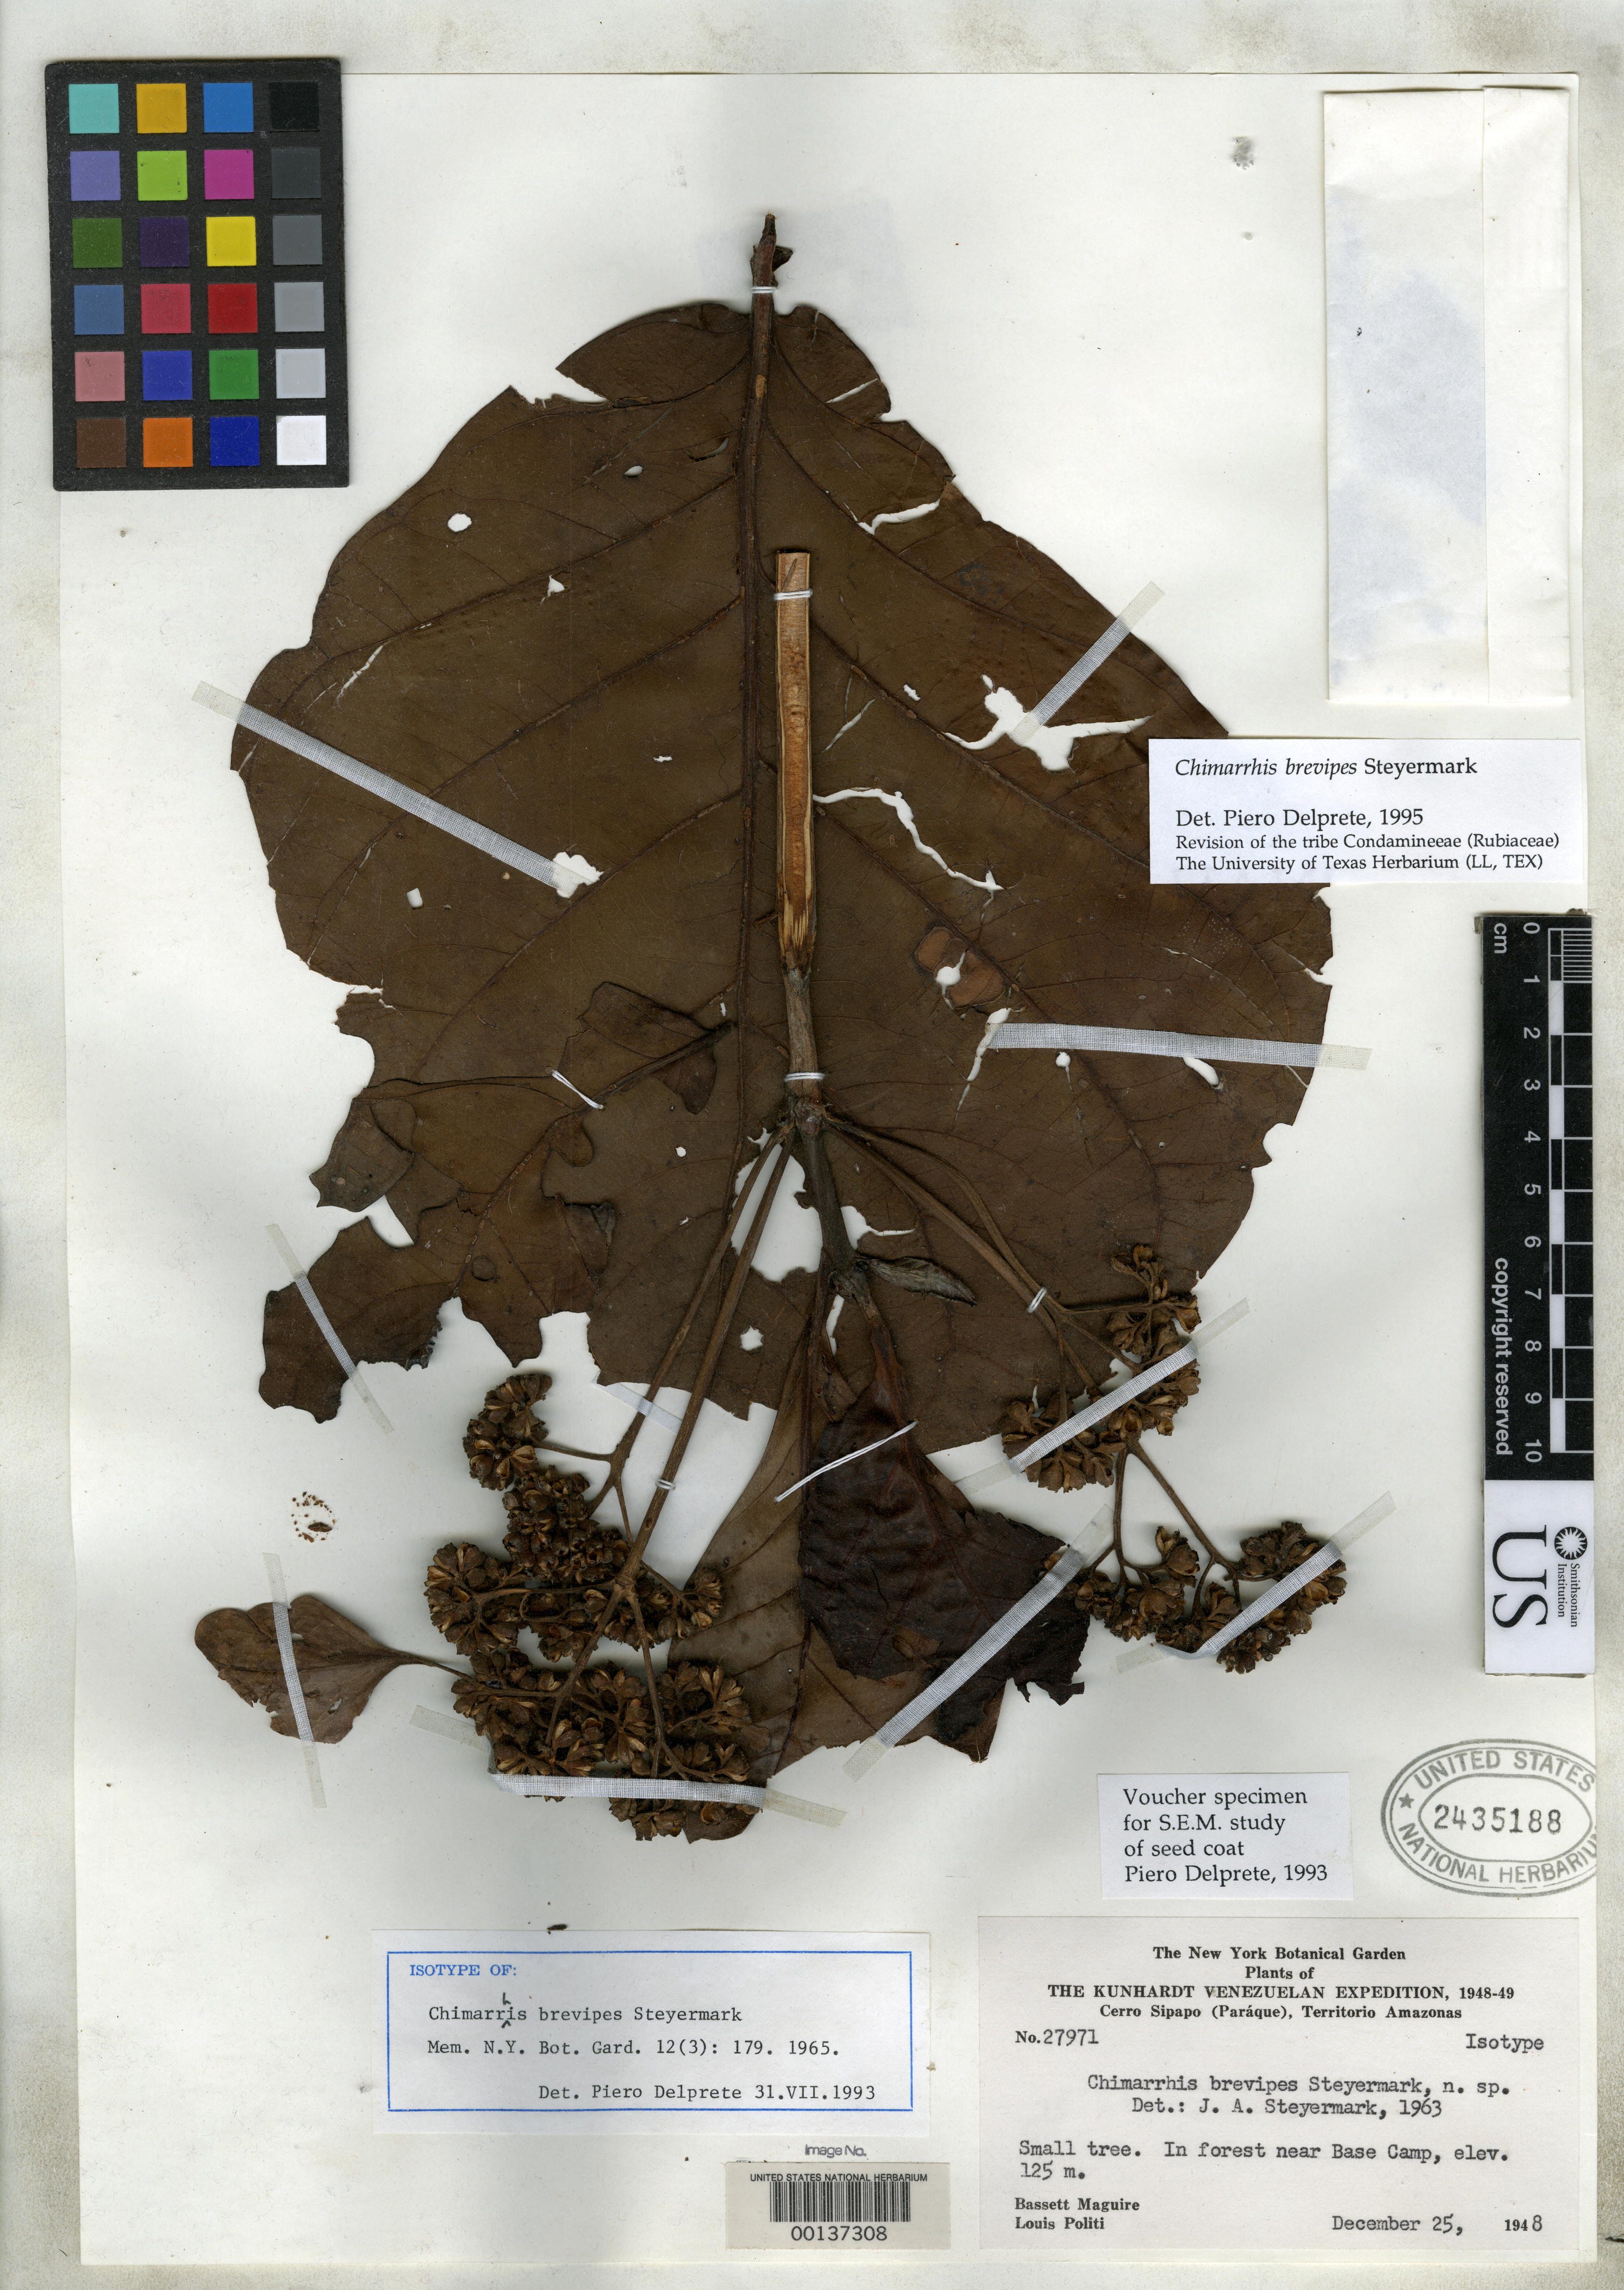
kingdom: Plantae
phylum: Tracheophyta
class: Magnoliopsida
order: Gentianales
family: Rubiaceae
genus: Chimarrhis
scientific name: Chimarrhis brevipes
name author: Steyerm.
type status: Isotype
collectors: B. Maguire & L. Politi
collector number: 27971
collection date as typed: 25 Dec 1948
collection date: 1948-12-25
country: Venezuela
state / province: Amazonas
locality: Near base camp, Cerro Sipapo.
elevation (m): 125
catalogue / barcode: US 2435188